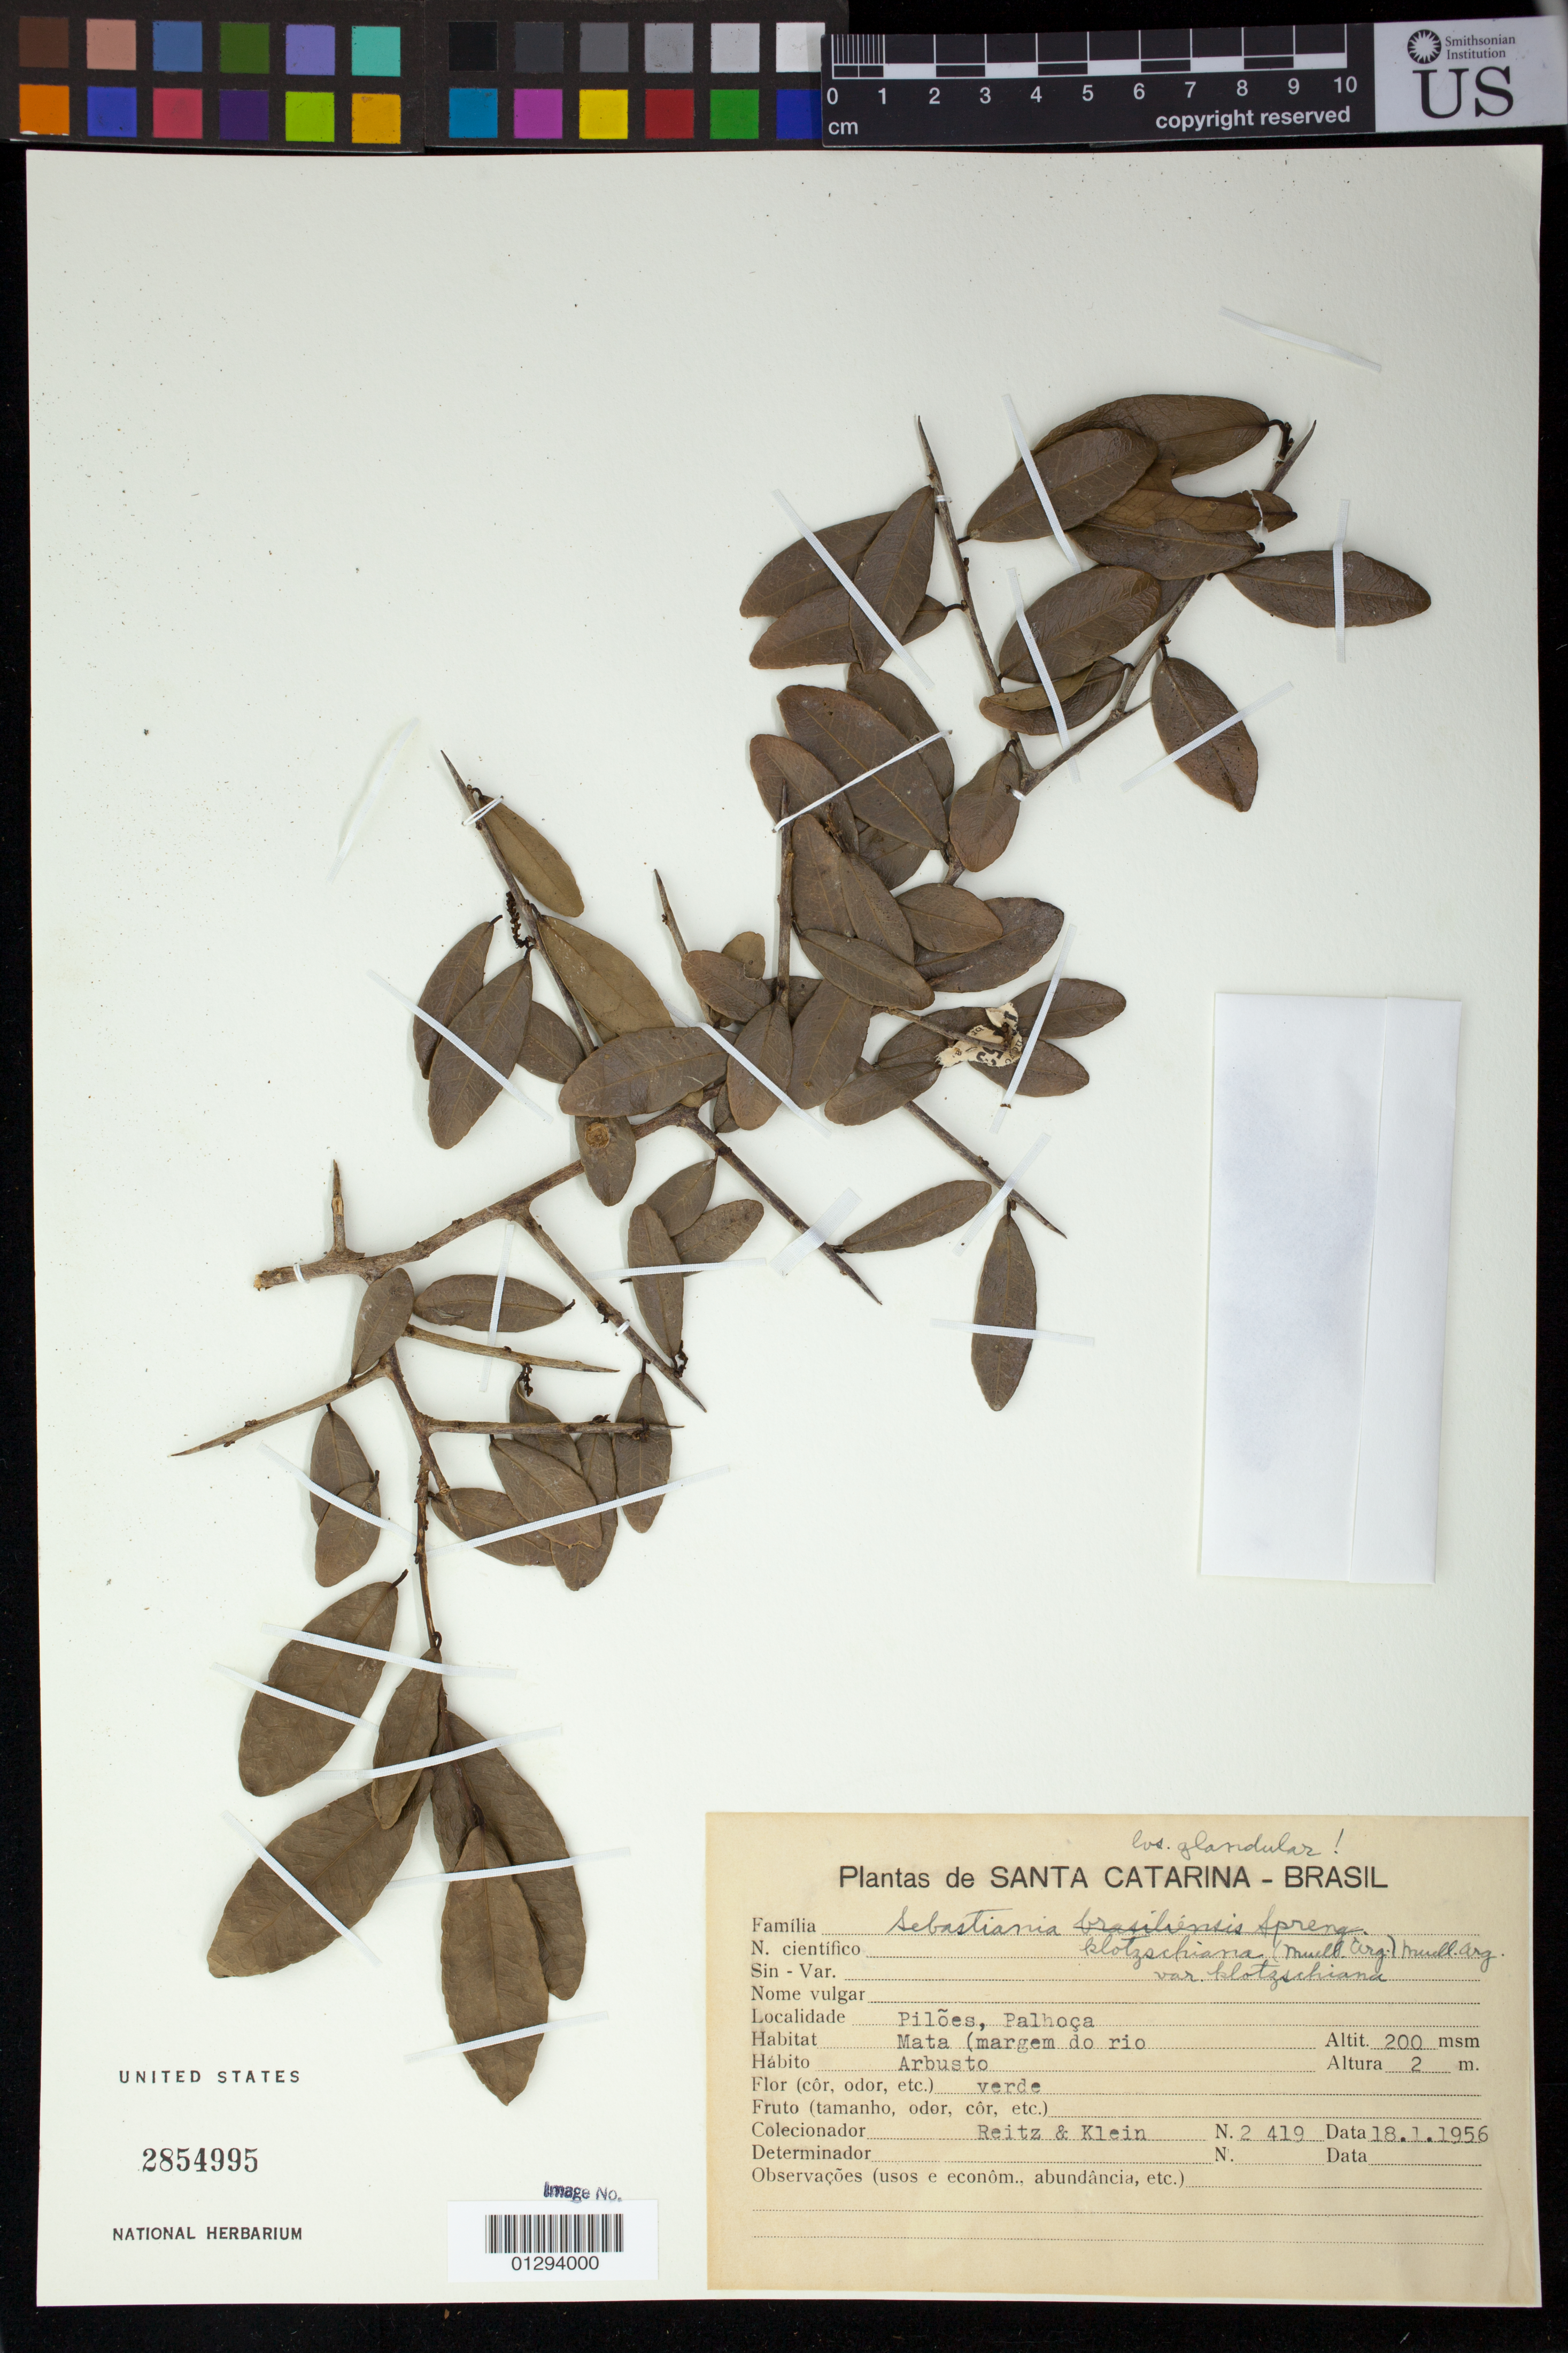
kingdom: Plantae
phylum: Tracheophyta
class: Magnoliopsida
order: Malpighiales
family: Euphorbiaceae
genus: Sebastiania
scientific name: Sebastiania commersoniana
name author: (Baill.) L.B. Sm. & Downs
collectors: R. Reitz & Klein, --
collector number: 2419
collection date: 1956-01-18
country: Brazil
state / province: Santa Catarina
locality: Piloes, Palhoca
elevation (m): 200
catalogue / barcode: US 2854995